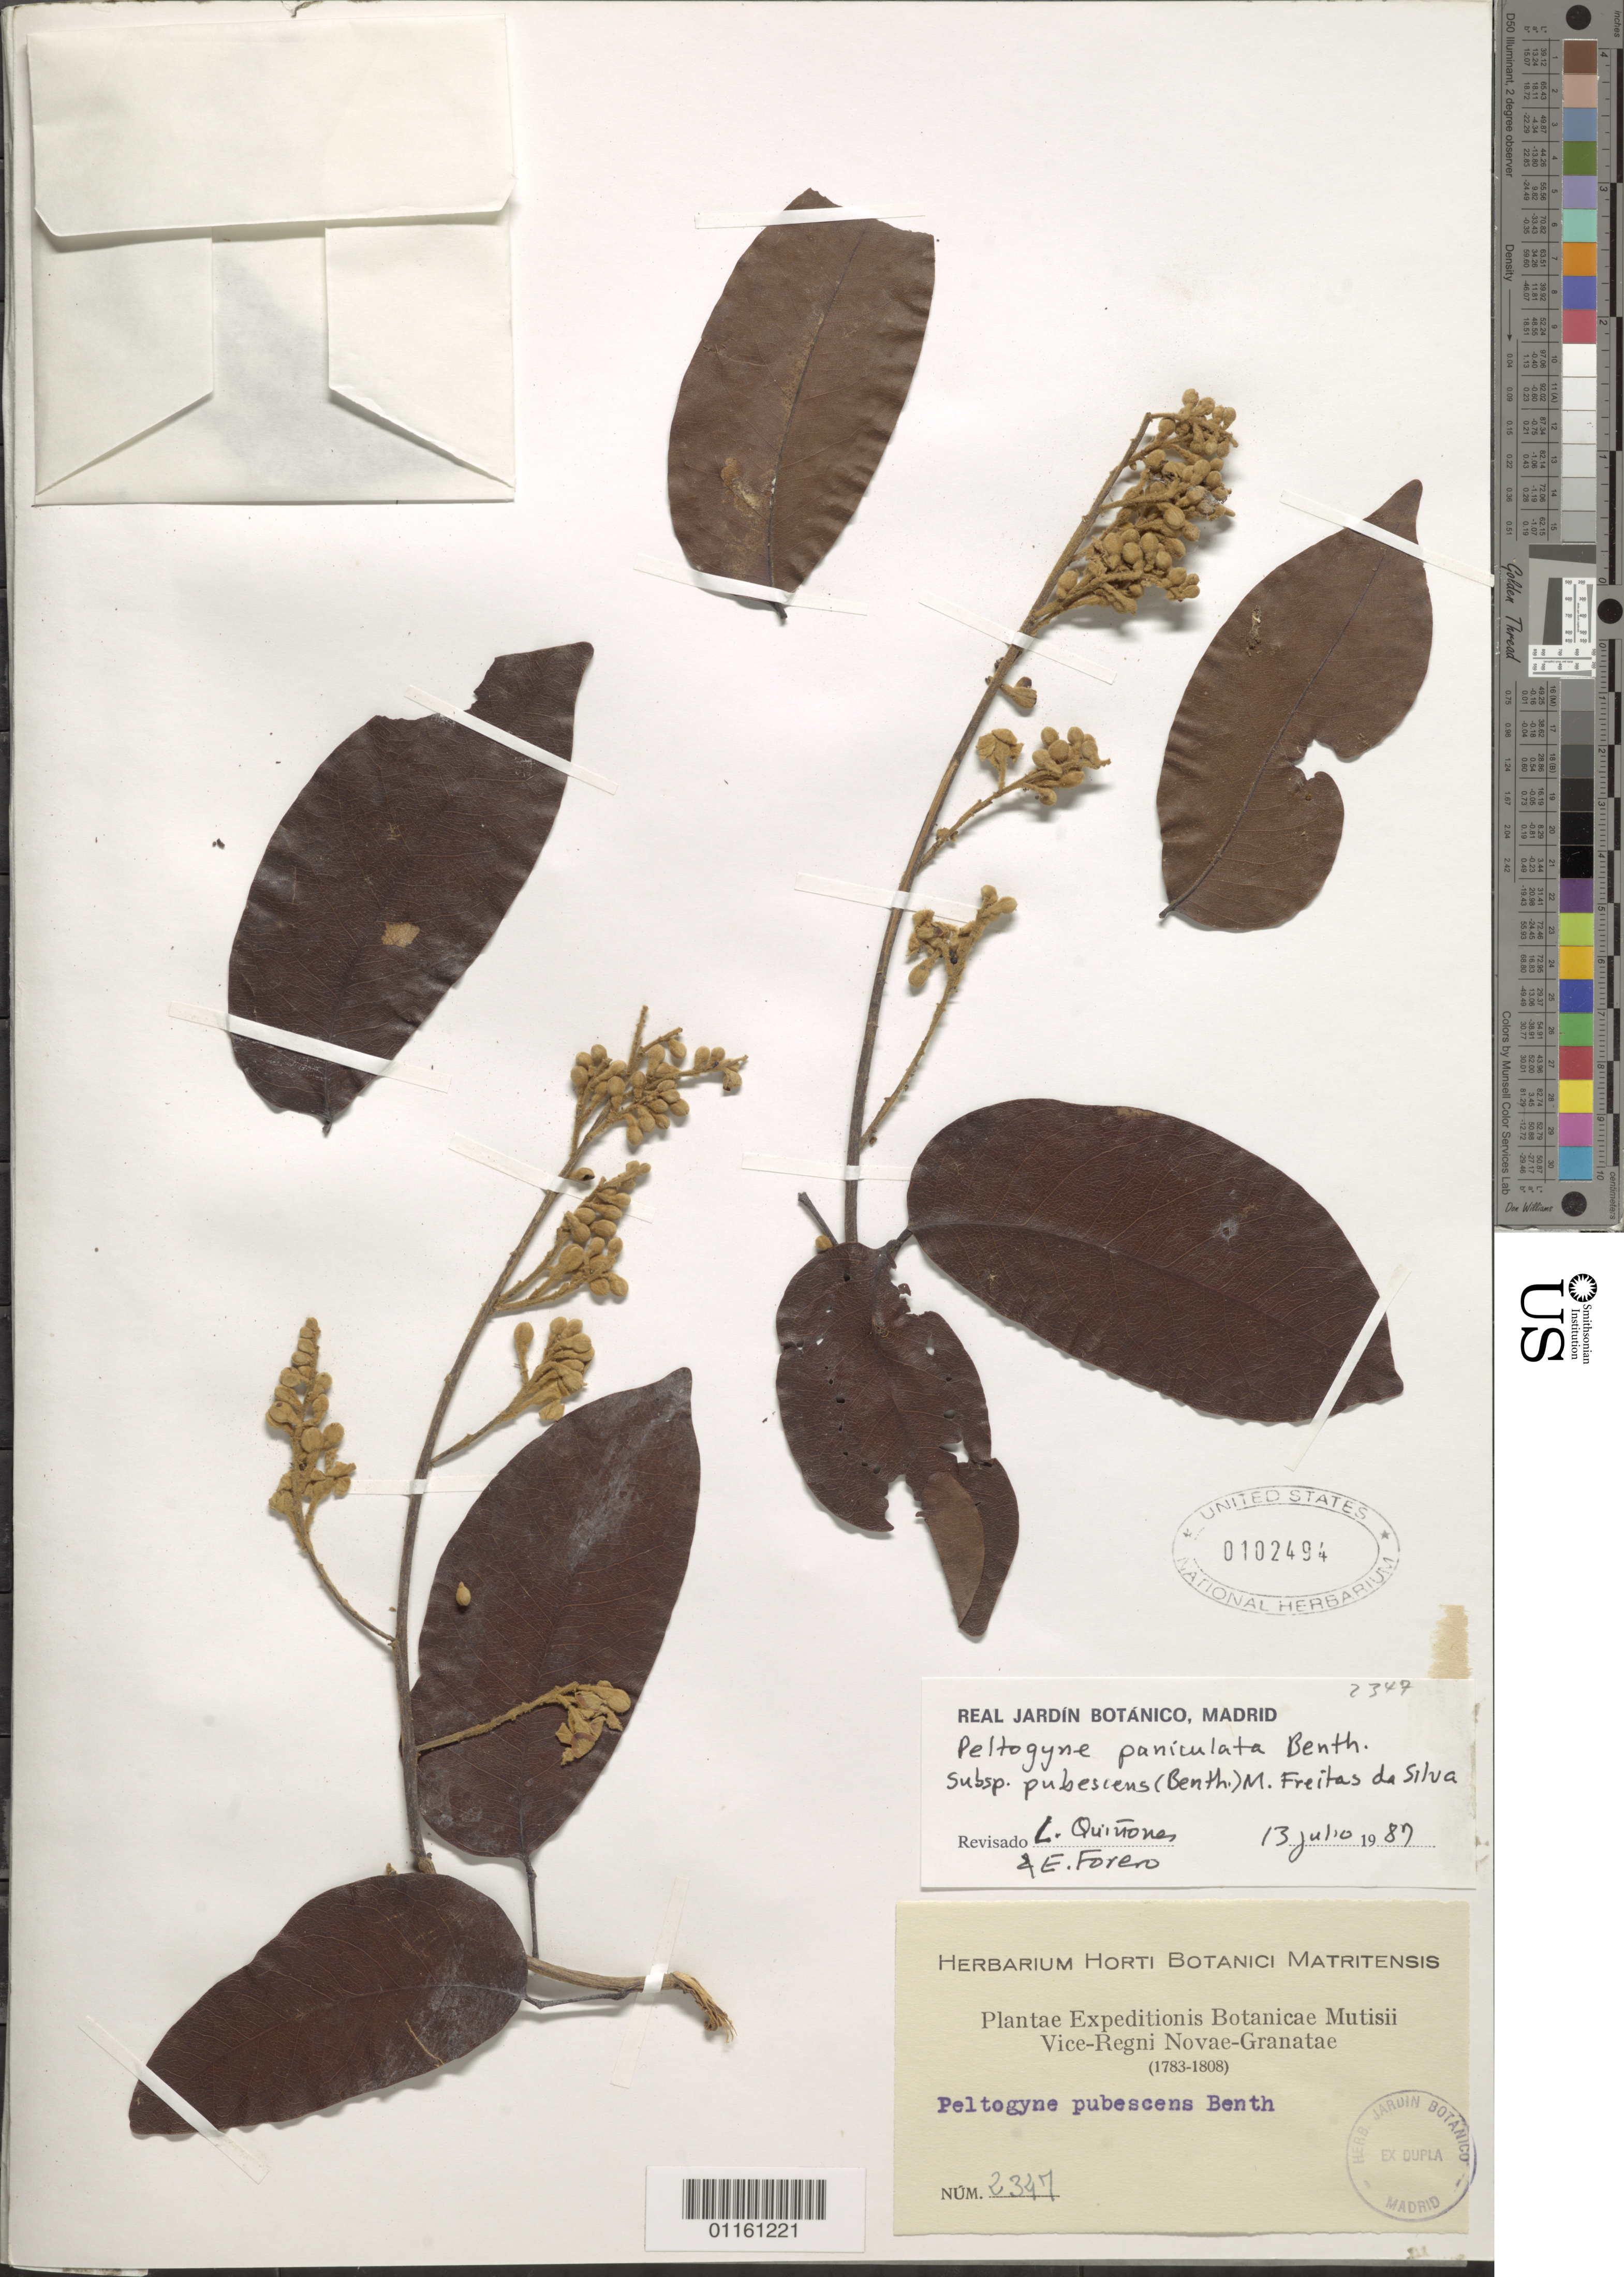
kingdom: Plantae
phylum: Tracheophyta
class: Magnoliopsida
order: Fabales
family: Fabaceae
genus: Peltogyne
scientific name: Peltogyne paniculata subsp. pubescens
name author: (Benth.) M.F. Silva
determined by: Quinones, L.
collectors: J. C. B. Mutis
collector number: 2347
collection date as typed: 1783-1808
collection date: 1783/1808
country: Colombia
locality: Plantae Expeditionis Botanicae Mutisii Vice-Regni Novae-Granatae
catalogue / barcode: US 102494